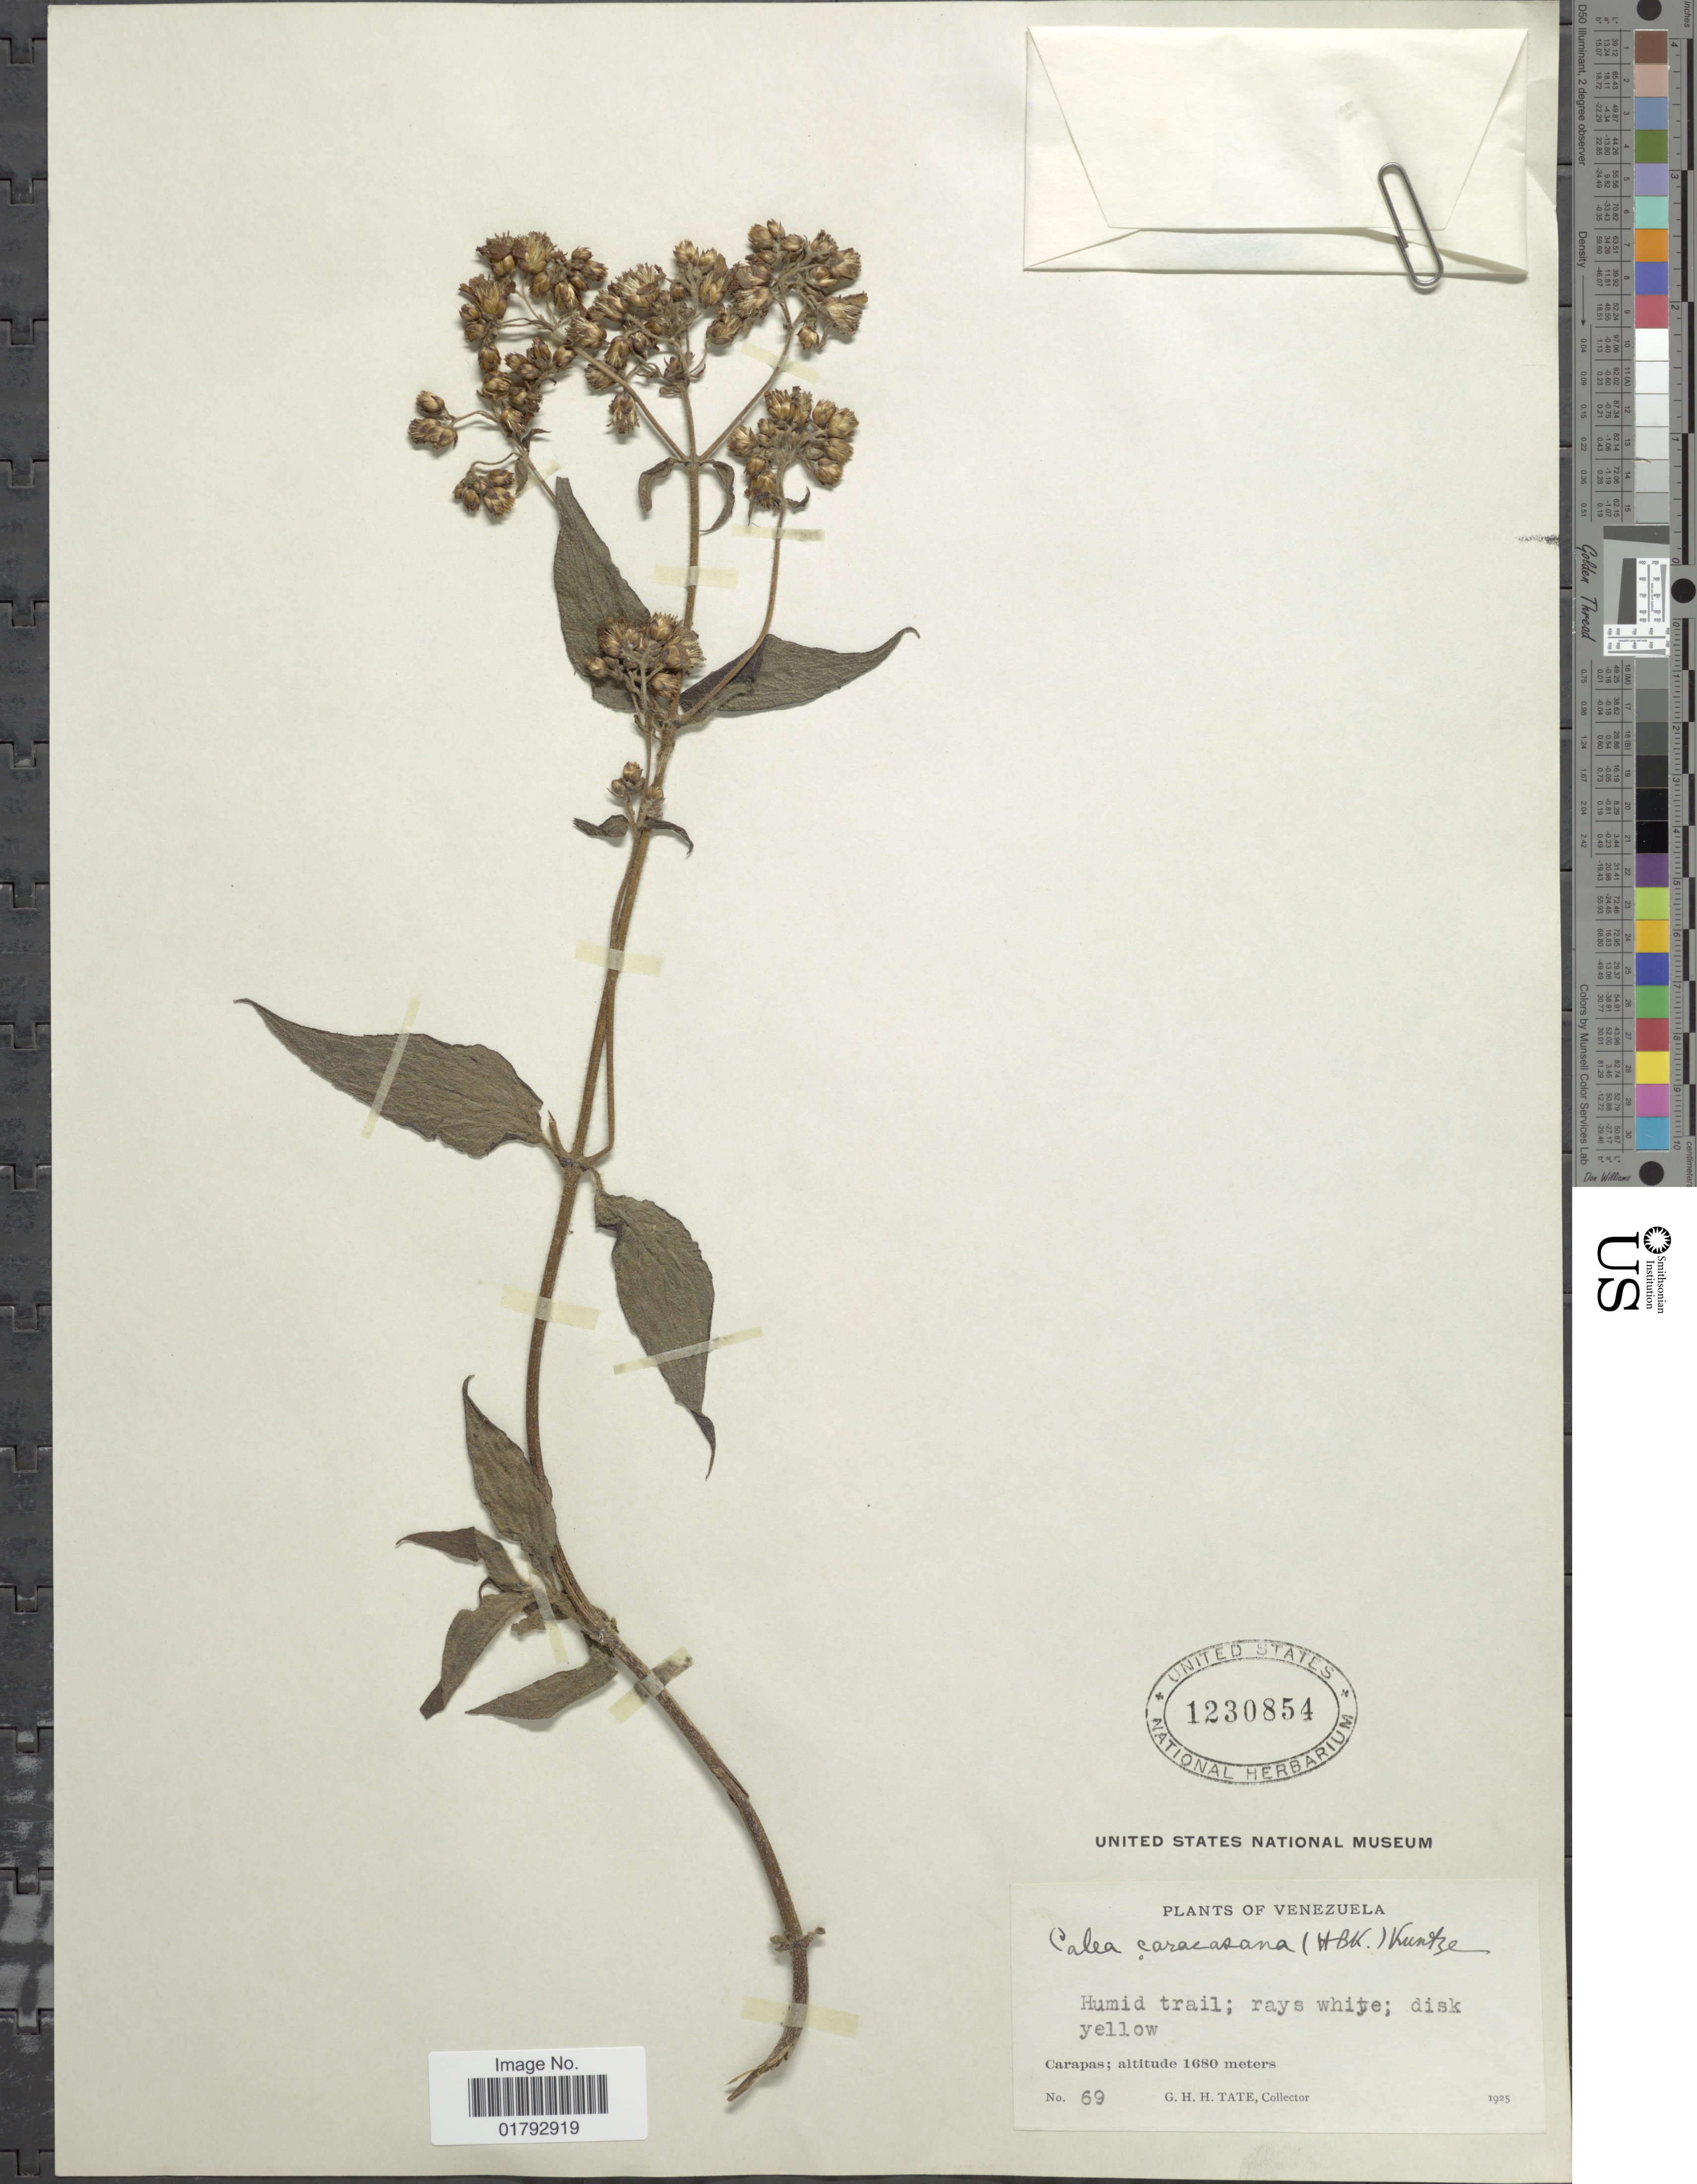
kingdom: Plantae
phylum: Tracheophyta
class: Magnoliopsida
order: Asterales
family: Asteraceae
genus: Alloispermum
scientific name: Alloispermum caracasanum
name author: (Kunth) H. Rob.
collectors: G. H. H.Tate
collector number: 69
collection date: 1925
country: Venezuela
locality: Carapas.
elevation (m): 1680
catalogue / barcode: US 1230854